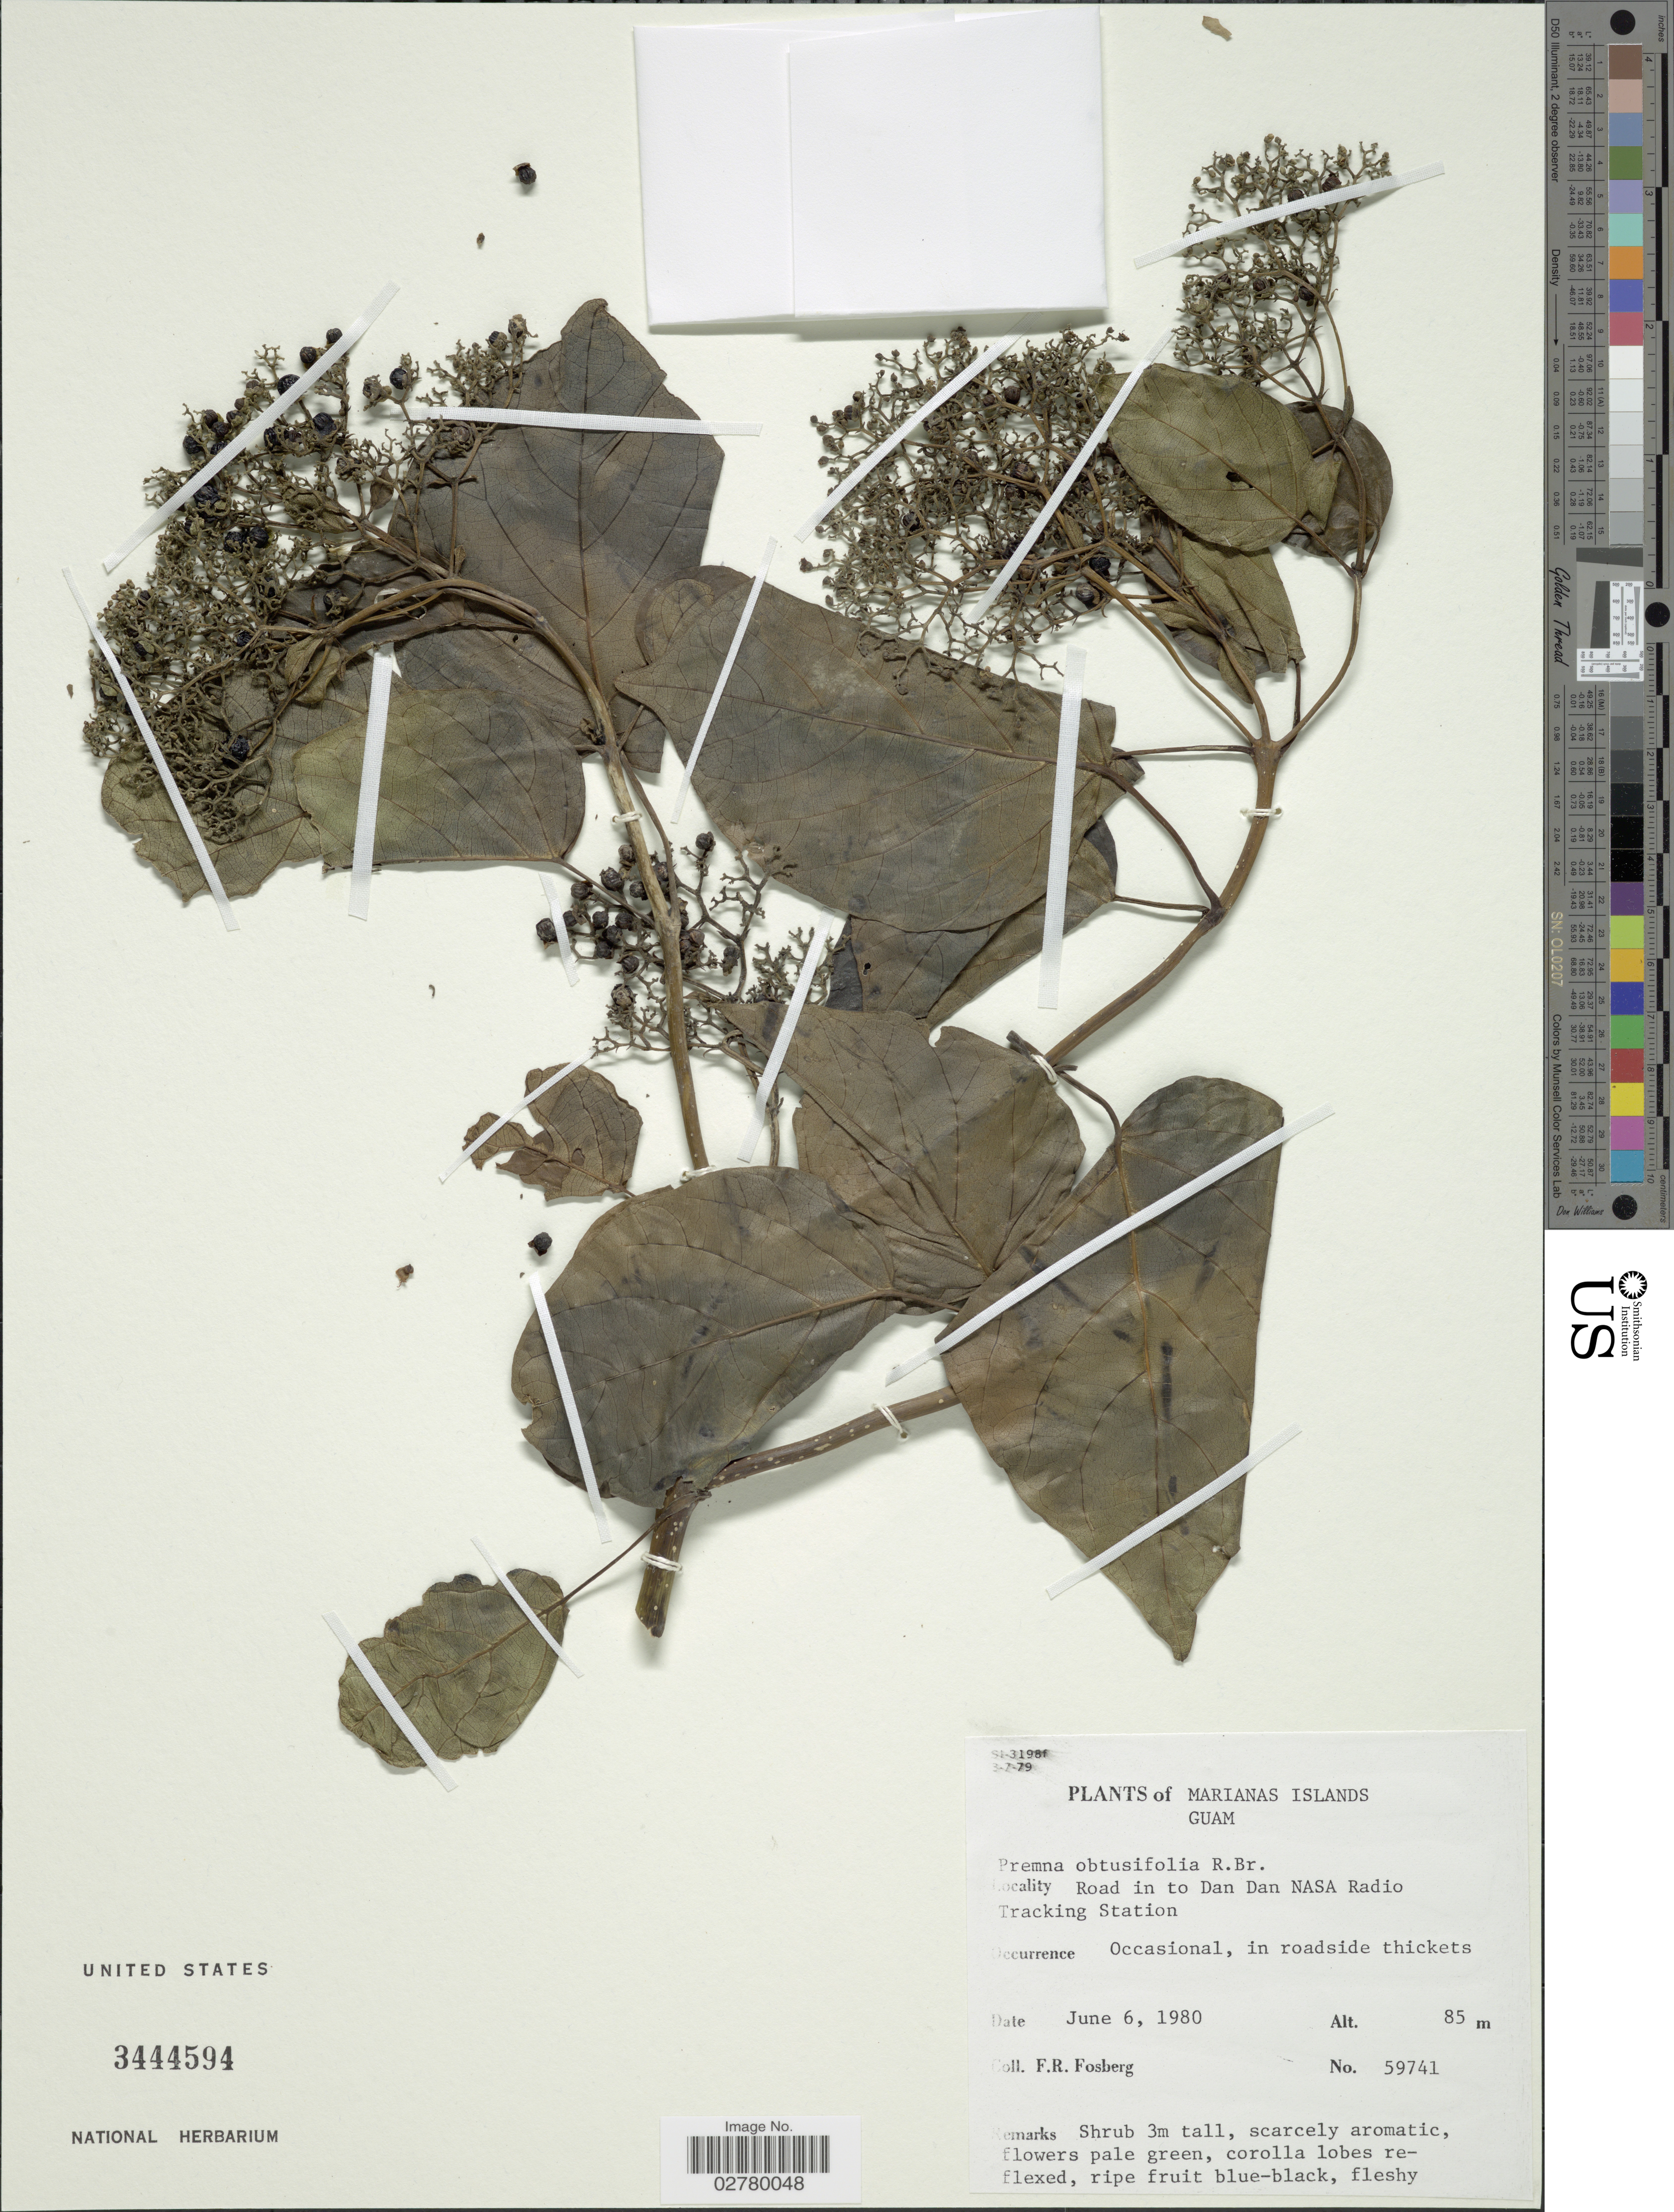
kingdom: Plantae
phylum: Tracheophyta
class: Magnoliopsida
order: Lamiales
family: Lamiaceae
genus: Premna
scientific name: Premna obtusifolia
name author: R. Br.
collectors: F. R. Fosberg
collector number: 59741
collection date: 1980-06-06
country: Guam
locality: Marianas Islands. Road in to Dan Dan Nasa Radio Tracking Station.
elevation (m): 85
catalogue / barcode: US 3444594